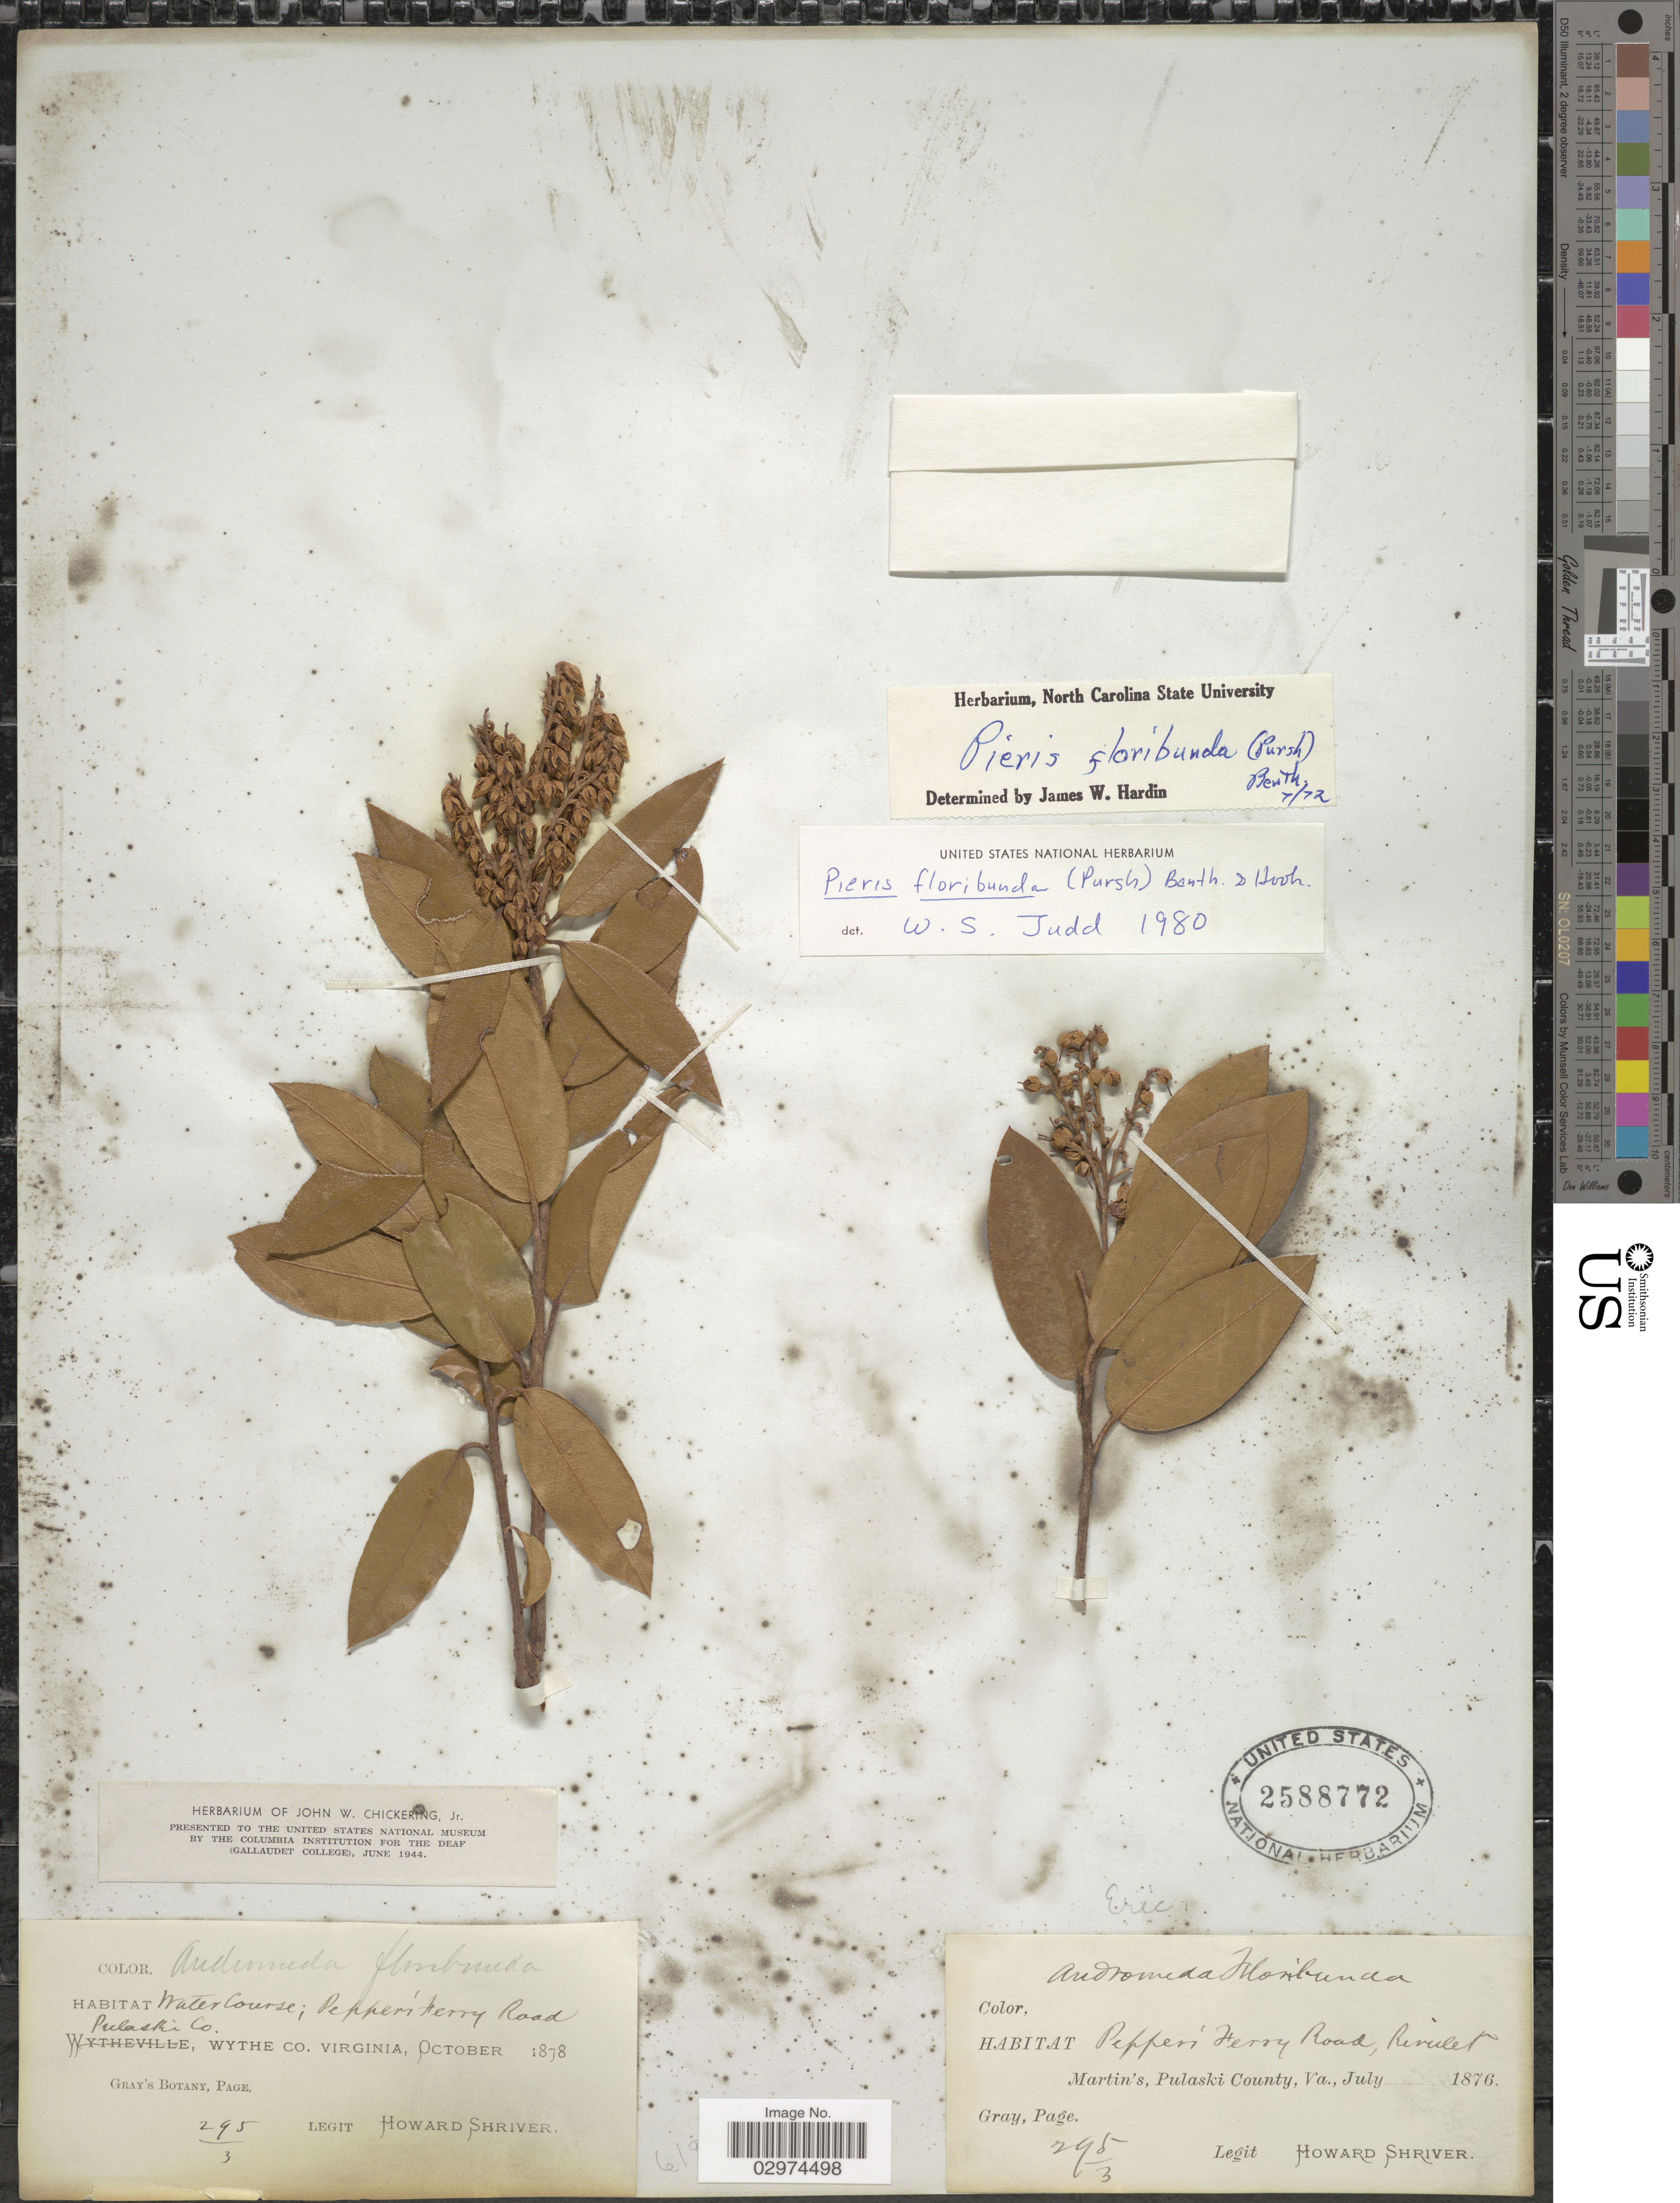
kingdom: Plantae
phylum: Tracheophyta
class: Magnoliopsida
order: Ericales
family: Ericaceae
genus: Pieris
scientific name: Pieris floribunda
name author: (Pursh) Benth. & Hook. f.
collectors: H. Shriver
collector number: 295/3?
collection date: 1878-10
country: United States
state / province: Virginia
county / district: Wythe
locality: Wythe Co.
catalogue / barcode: US 2588772